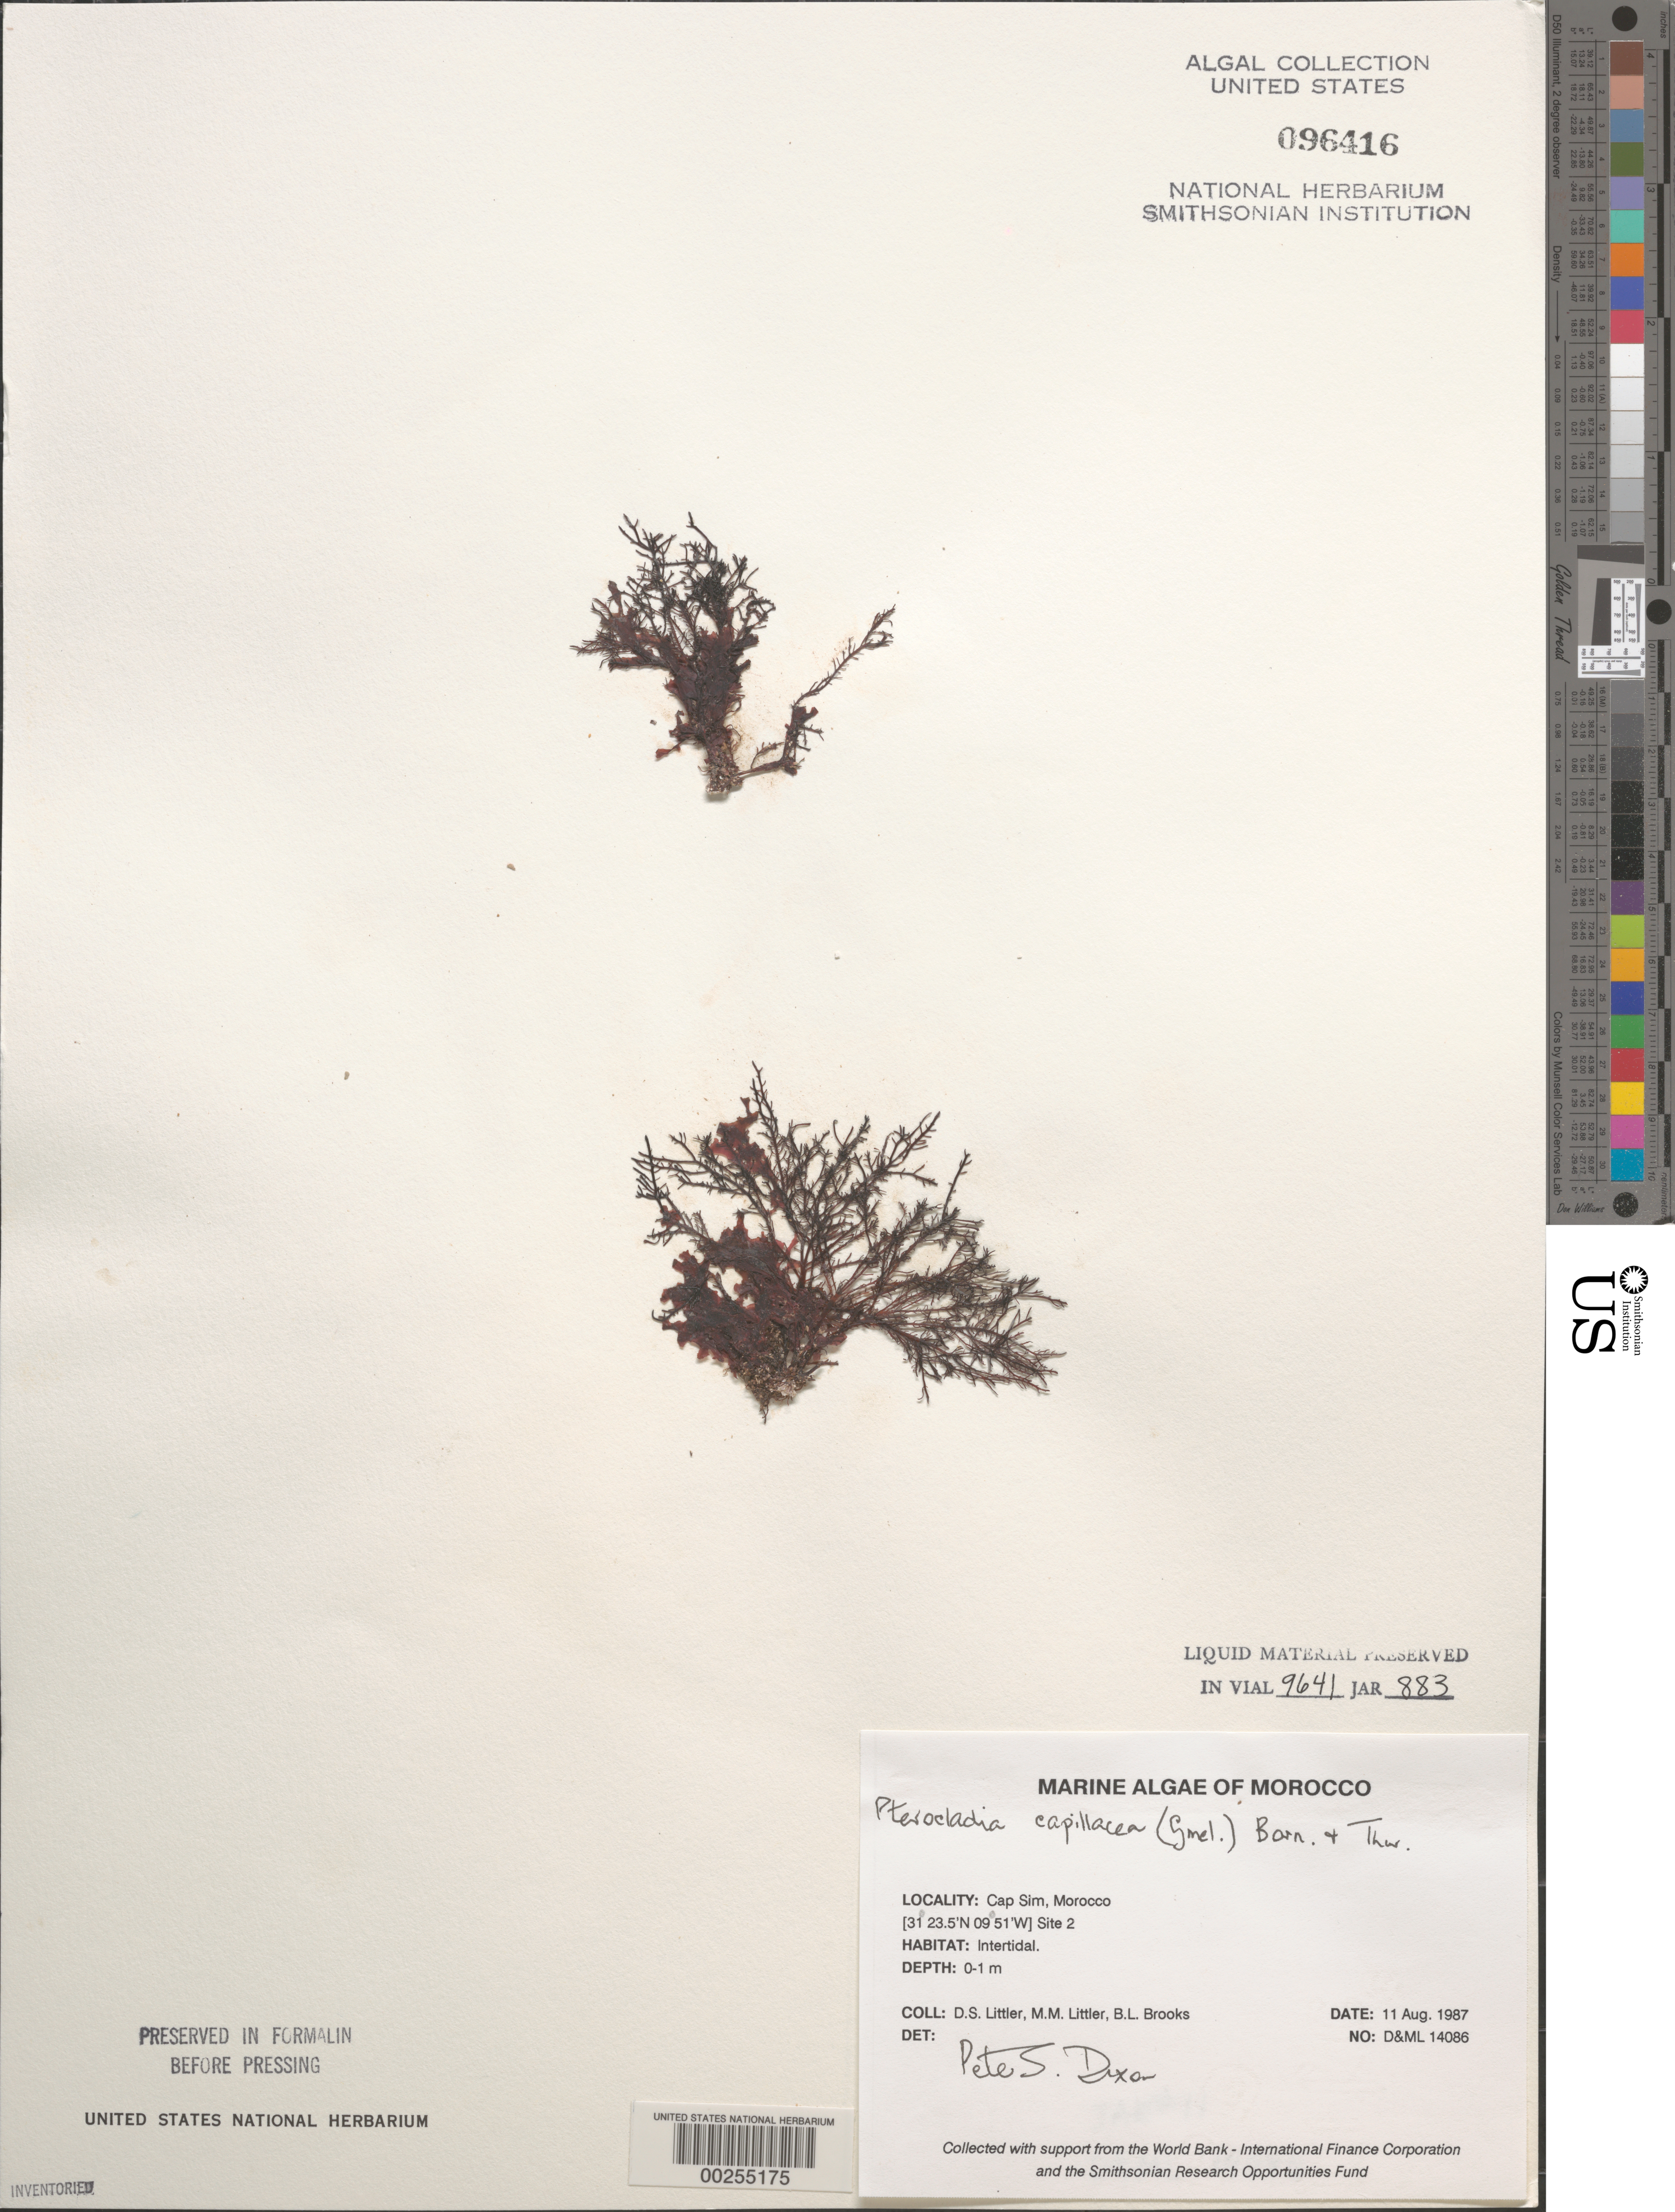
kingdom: Plantae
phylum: Rhodophyta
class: Florideophyceae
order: Gelidiales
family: Pterocladiaceae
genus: Pterocladiella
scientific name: Pterocladiella capillacea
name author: (S.G. Gmel.) Santelices & Hommers.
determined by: Algae name updating Project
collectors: D. S. Littler, M. M. Littler & B. Brooks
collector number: D&ML 14086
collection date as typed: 11 Aug 1987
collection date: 1987-08-11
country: Morocco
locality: Cap Sim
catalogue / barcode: US 96416